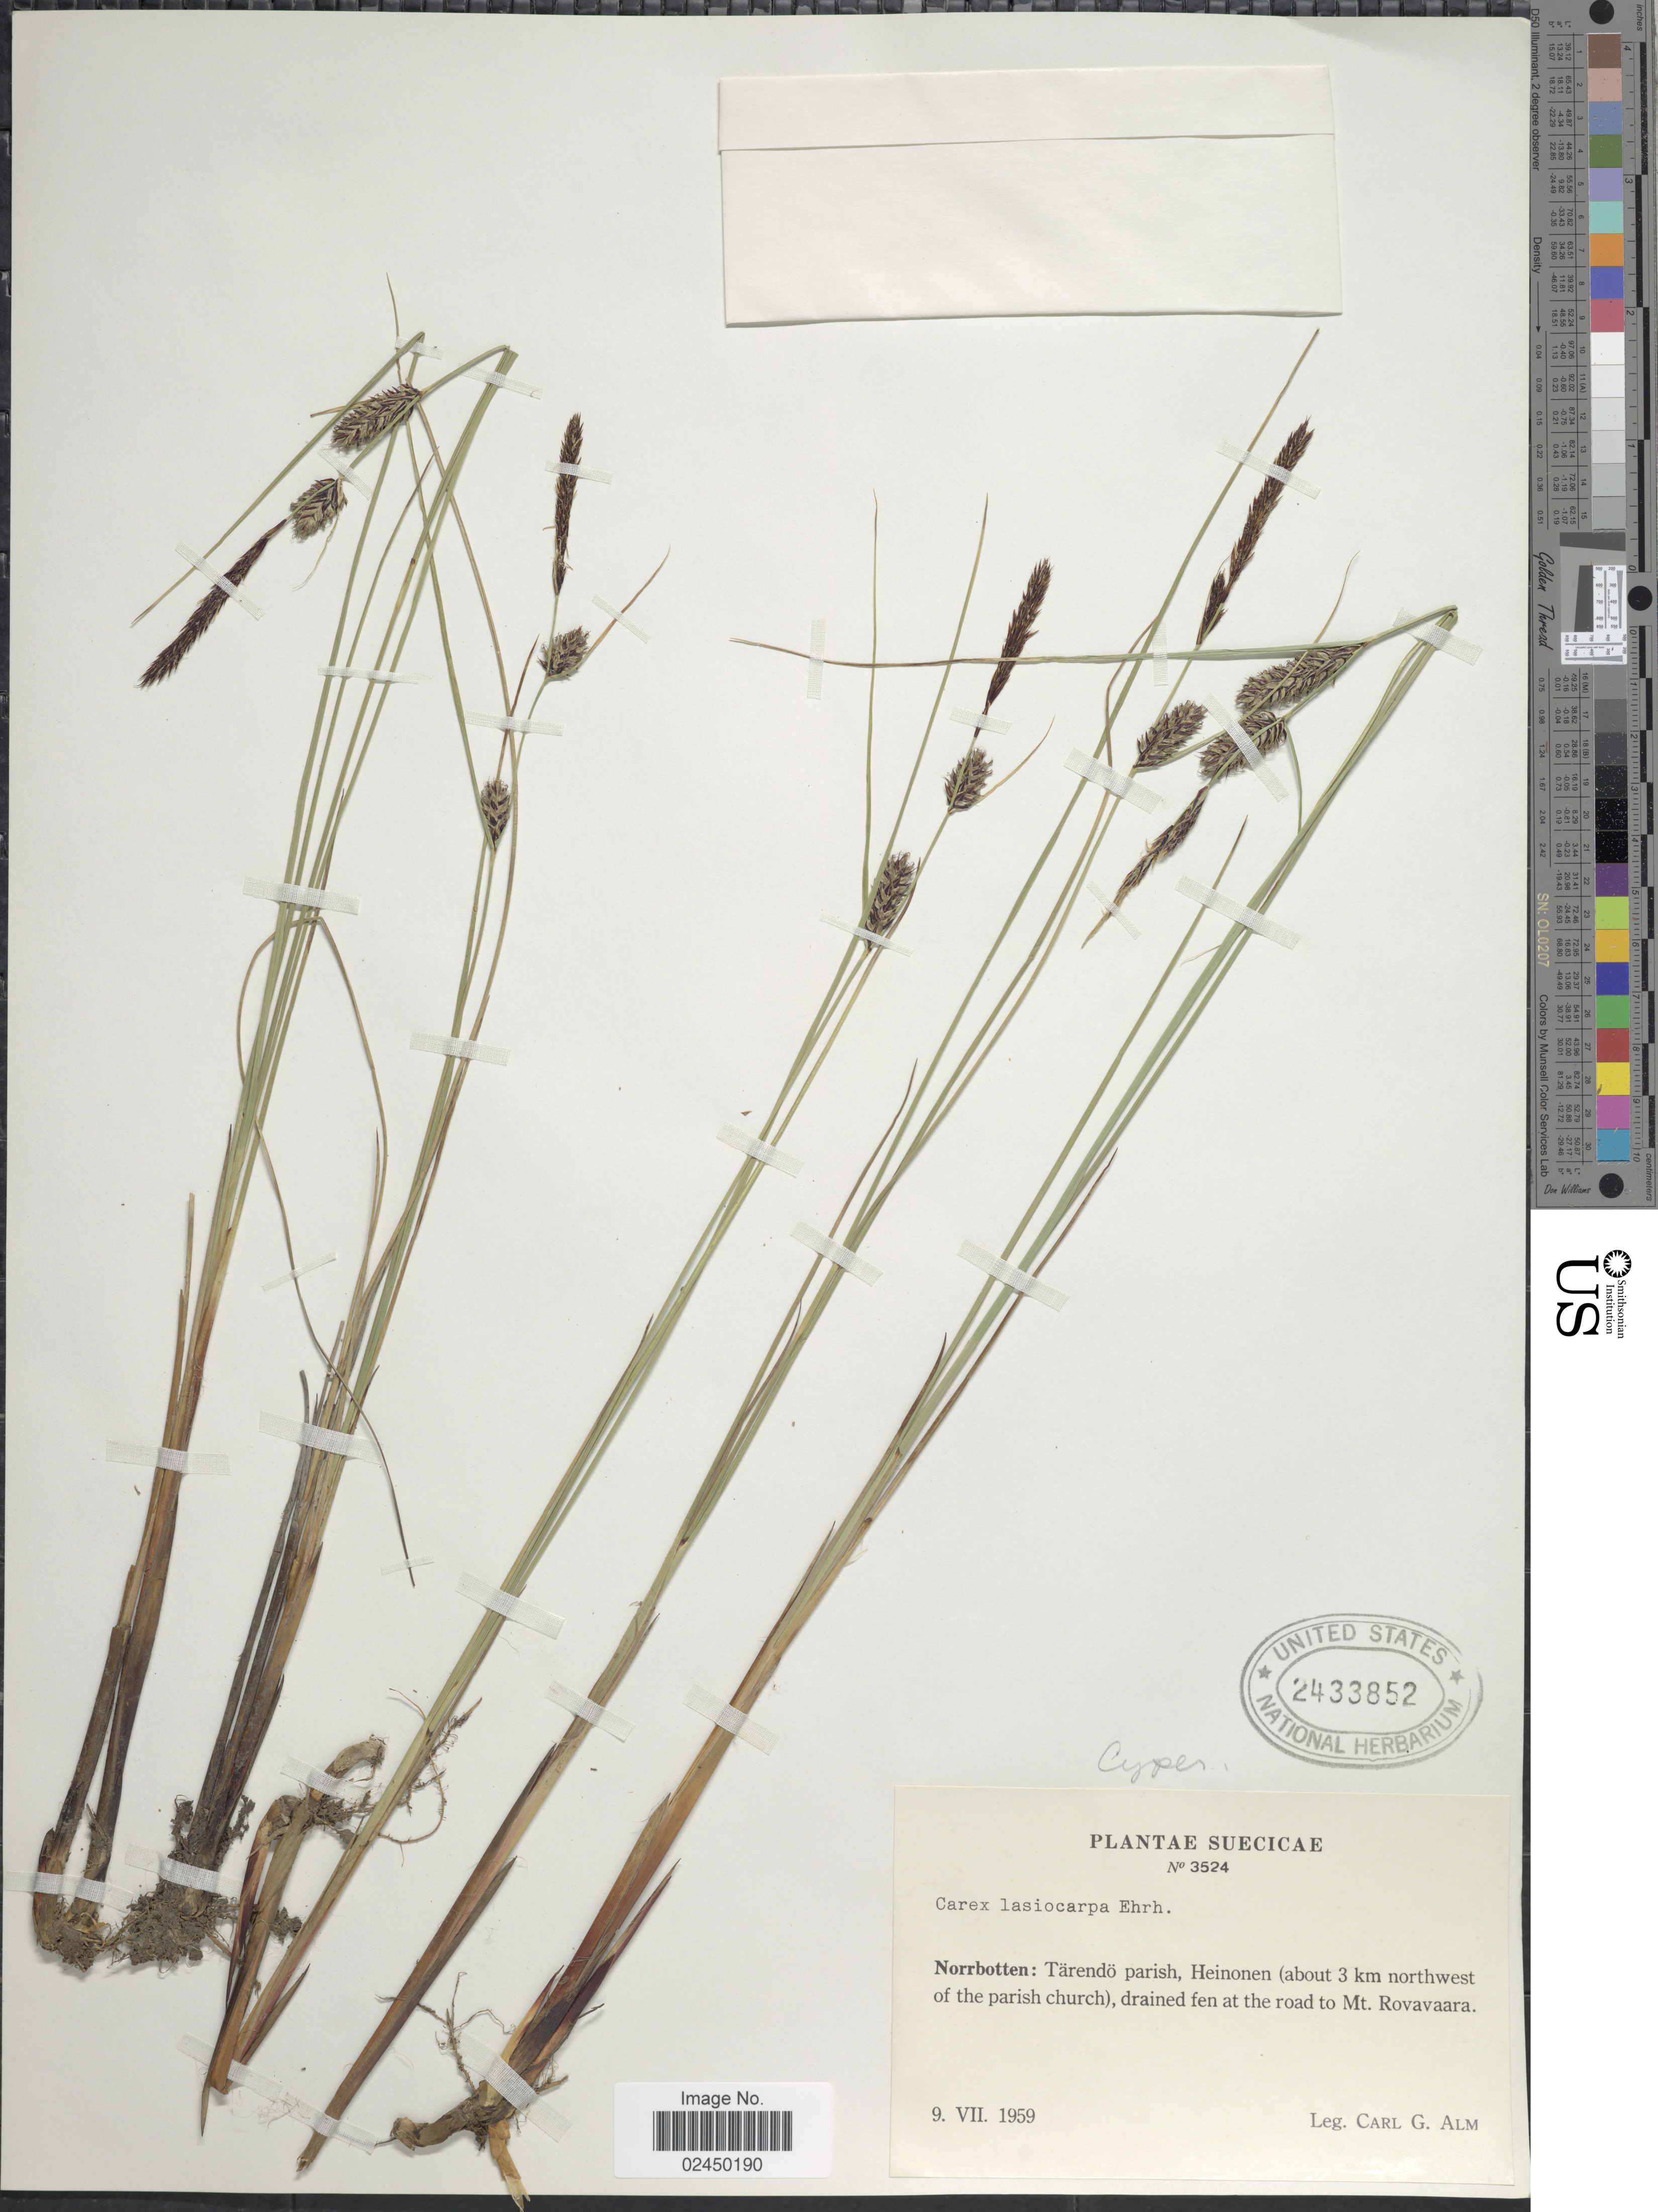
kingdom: Plantae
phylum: Tracheophyta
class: Liliopsida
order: Poales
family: Cyperaceae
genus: Carex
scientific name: Carex lasiocarpa var. lasiocarpa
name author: Ehrh.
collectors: C. G. Alm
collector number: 3524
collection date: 1959-07-09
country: Sweden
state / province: Norrbotten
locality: Suecicae, Norrbotten: Tärendö parish, Heinonen (about 3 km northwest of the parish church), drainage fen at the road to Mt Rovavaara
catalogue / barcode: US 2433852